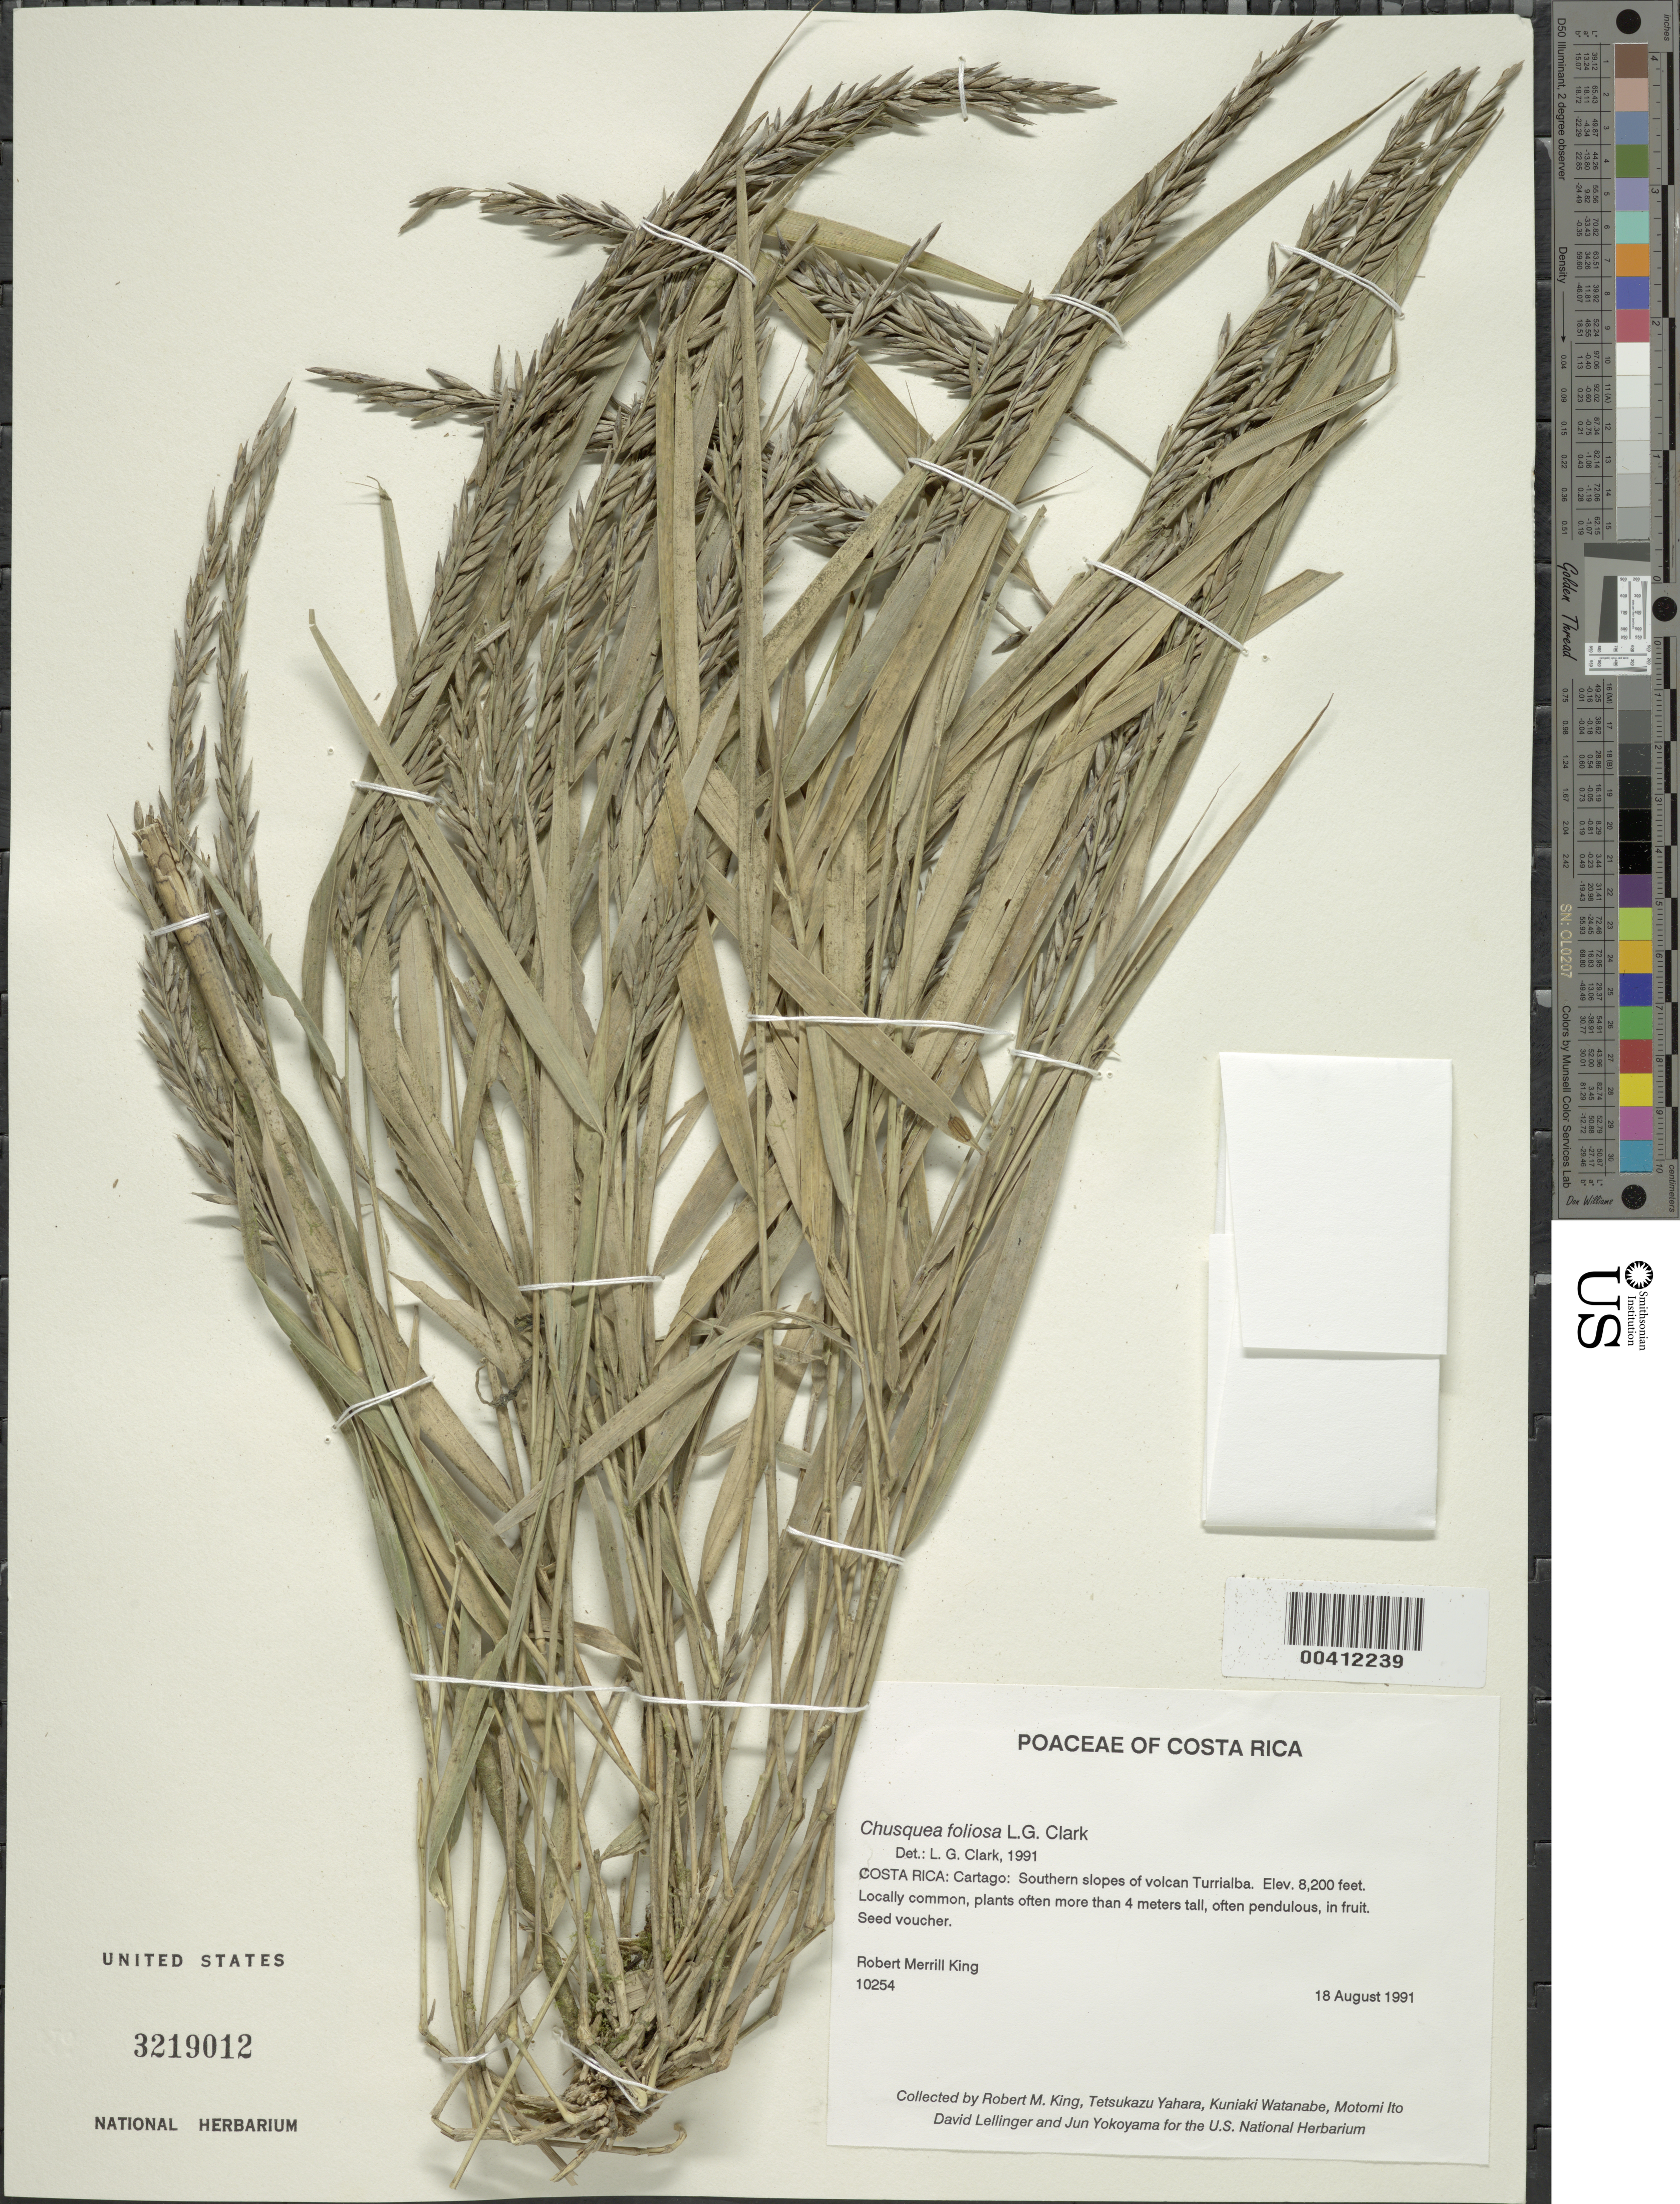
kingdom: Plantae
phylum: Tracheophyta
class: Liliopsida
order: Poales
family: Poaceae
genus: Chusquea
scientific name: Chusquea foliosa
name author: L.G. Clark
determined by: Clark, Lynn G., (ISC), Iowa State University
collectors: R. M. King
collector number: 10254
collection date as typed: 18 Aug 1991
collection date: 1991-08-18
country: Costa Rica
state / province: Cartago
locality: S slope of Volcan Turrialba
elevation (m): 2499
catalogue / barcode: US 3219012